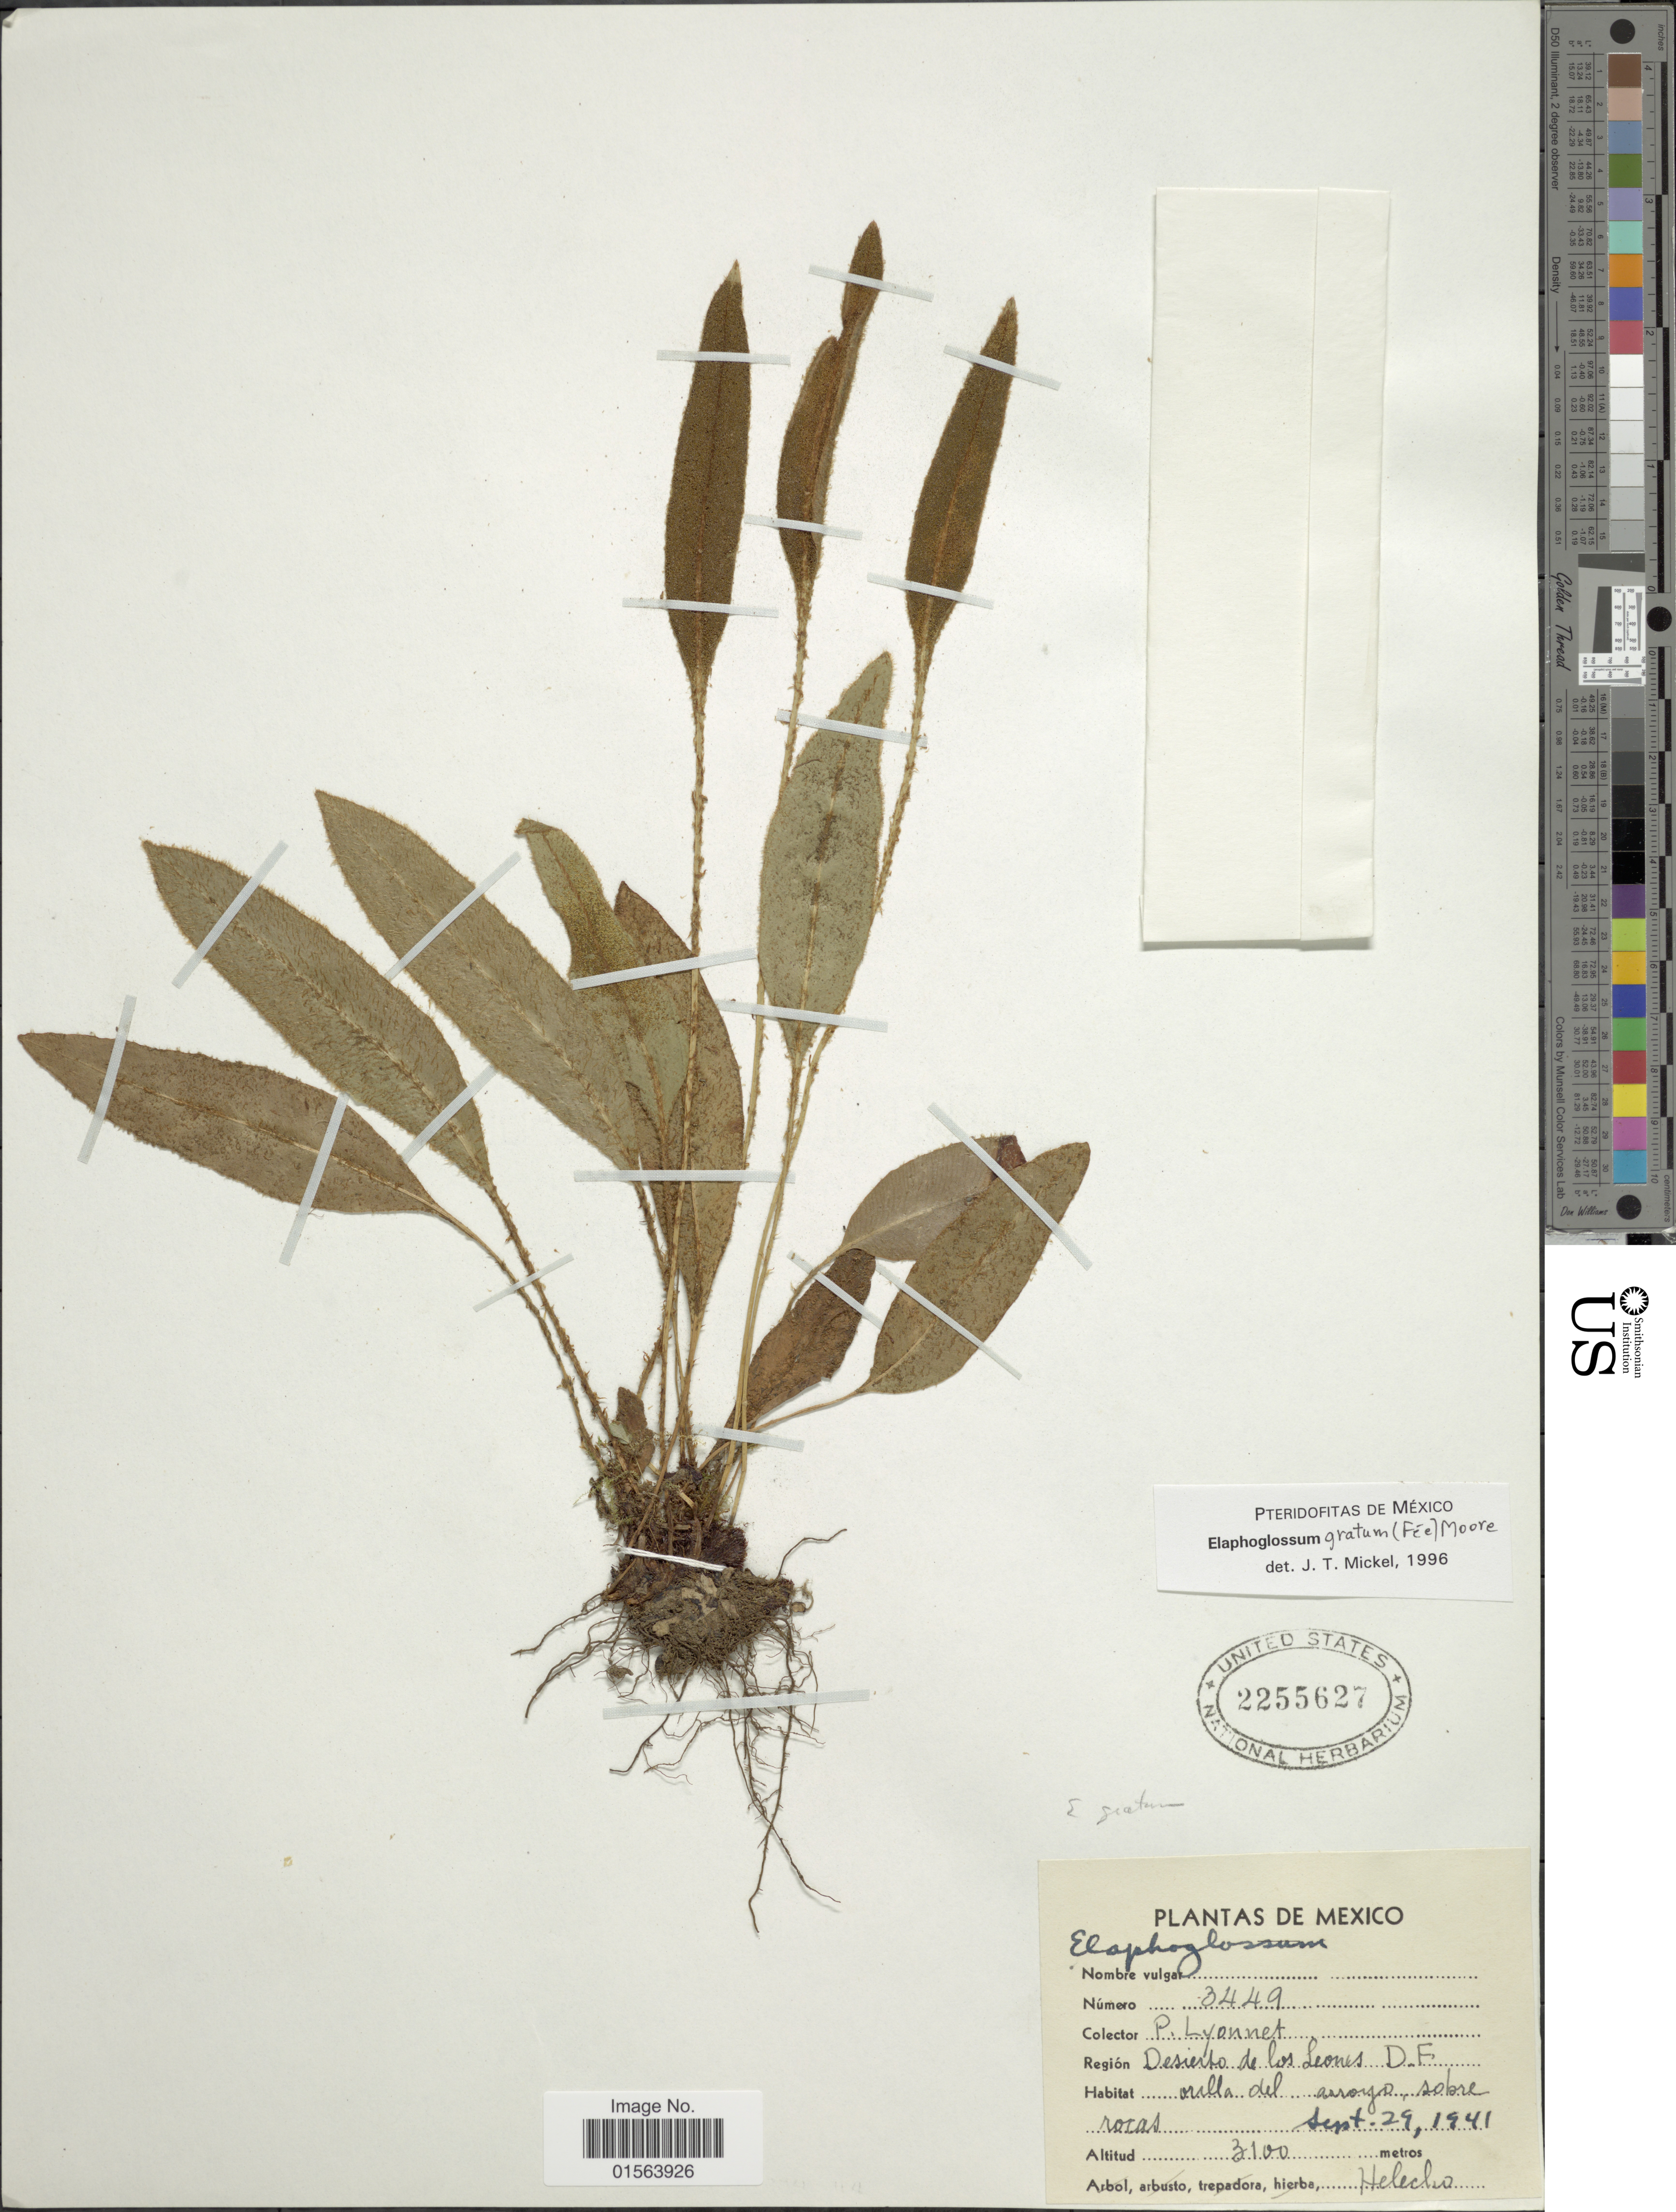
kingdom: Plantae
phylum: Tracheophyta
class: Polypodiopsida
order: Polypodiales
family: Dryopteridaceae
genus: Elaphoglossum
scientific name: Elaphoglossum gratum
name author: (Fée) T. Moore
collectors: P. Lyonnet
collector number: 3449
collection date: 1941-09-29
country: Mexico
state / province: Distrito Federal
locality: Desierto de los Leones, D. F.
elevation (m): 3100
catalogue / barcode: US 2255627